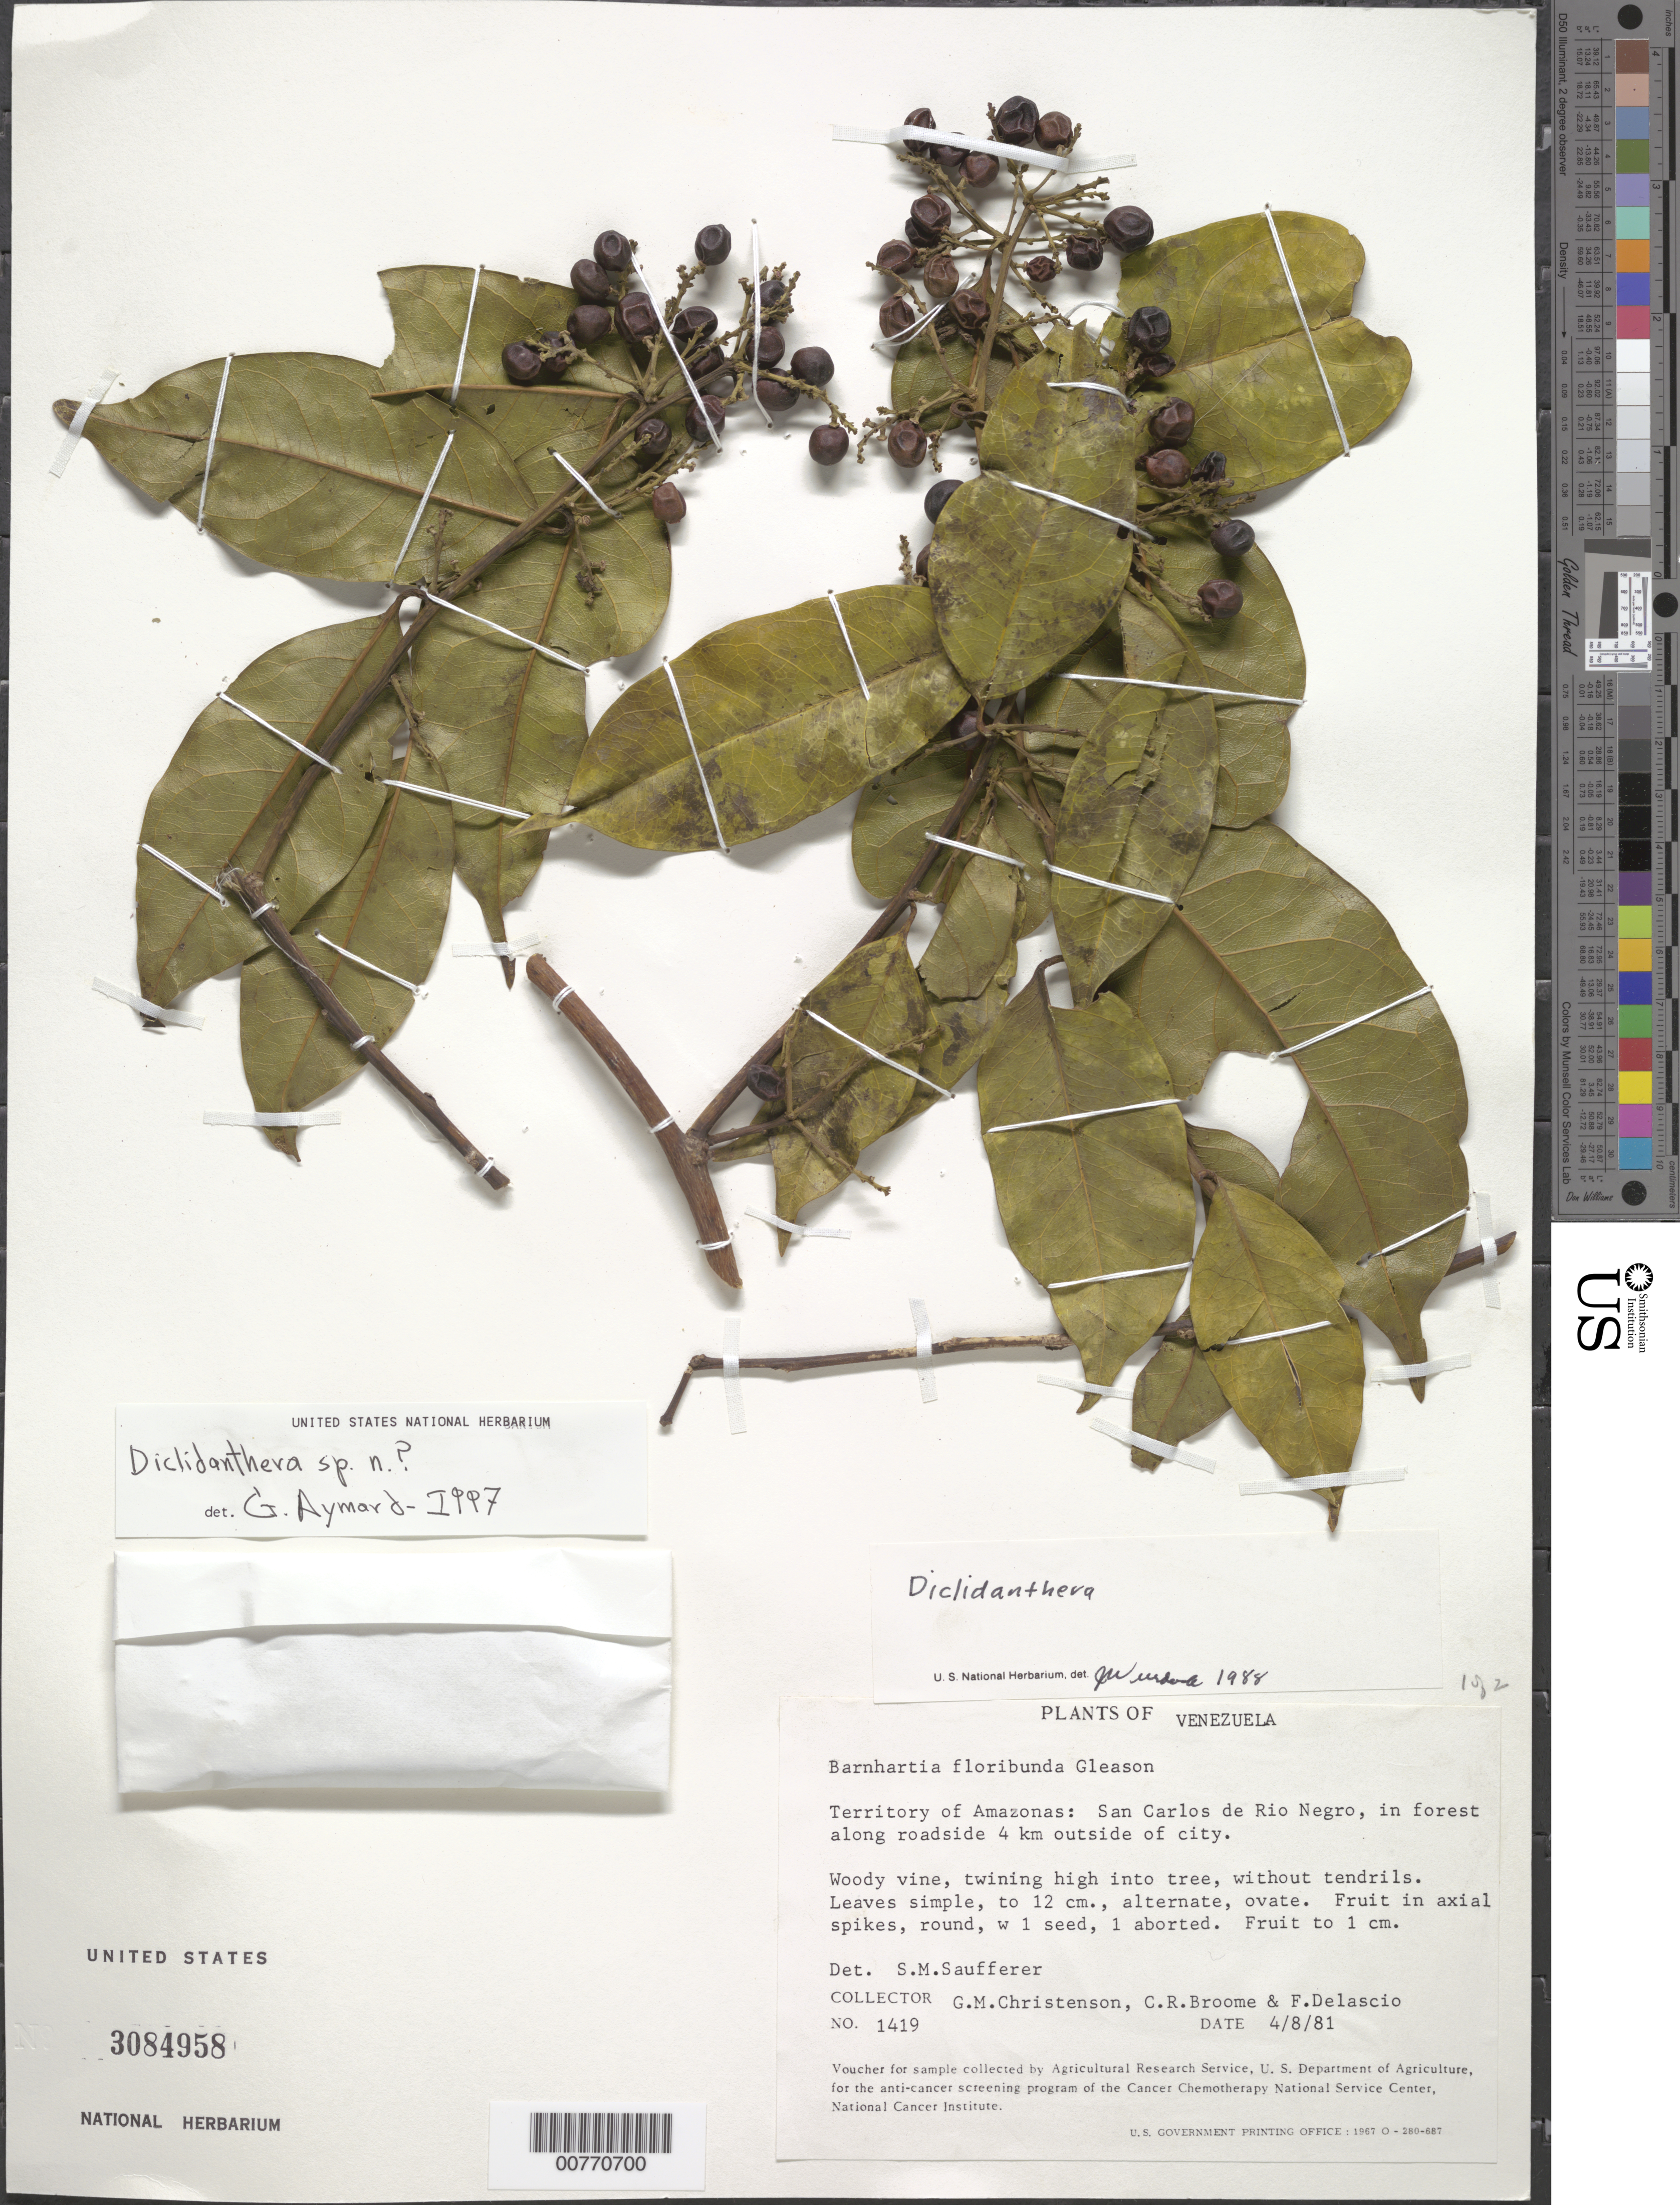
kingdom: Plantae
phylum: Tracheophyta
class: Magnoliopsida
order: Fabales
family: Polygalaceae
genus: Diclidanthera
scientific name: Diclidanthera sp. nov.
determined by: Aymard C., G. A., (PORT), Univ. Nac. Exp. de los Llanos Ezequiel Zamora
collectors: G. Christenson, C. R. Broome & F. Delascio C.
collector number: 1419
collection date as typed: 8-Apr-81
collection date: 1981-04-08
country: Venezuela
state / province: Amazonas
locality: San Carlos de Río Negro, 4 km outside of city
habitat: Forest along roadside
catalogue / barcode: US 3084958